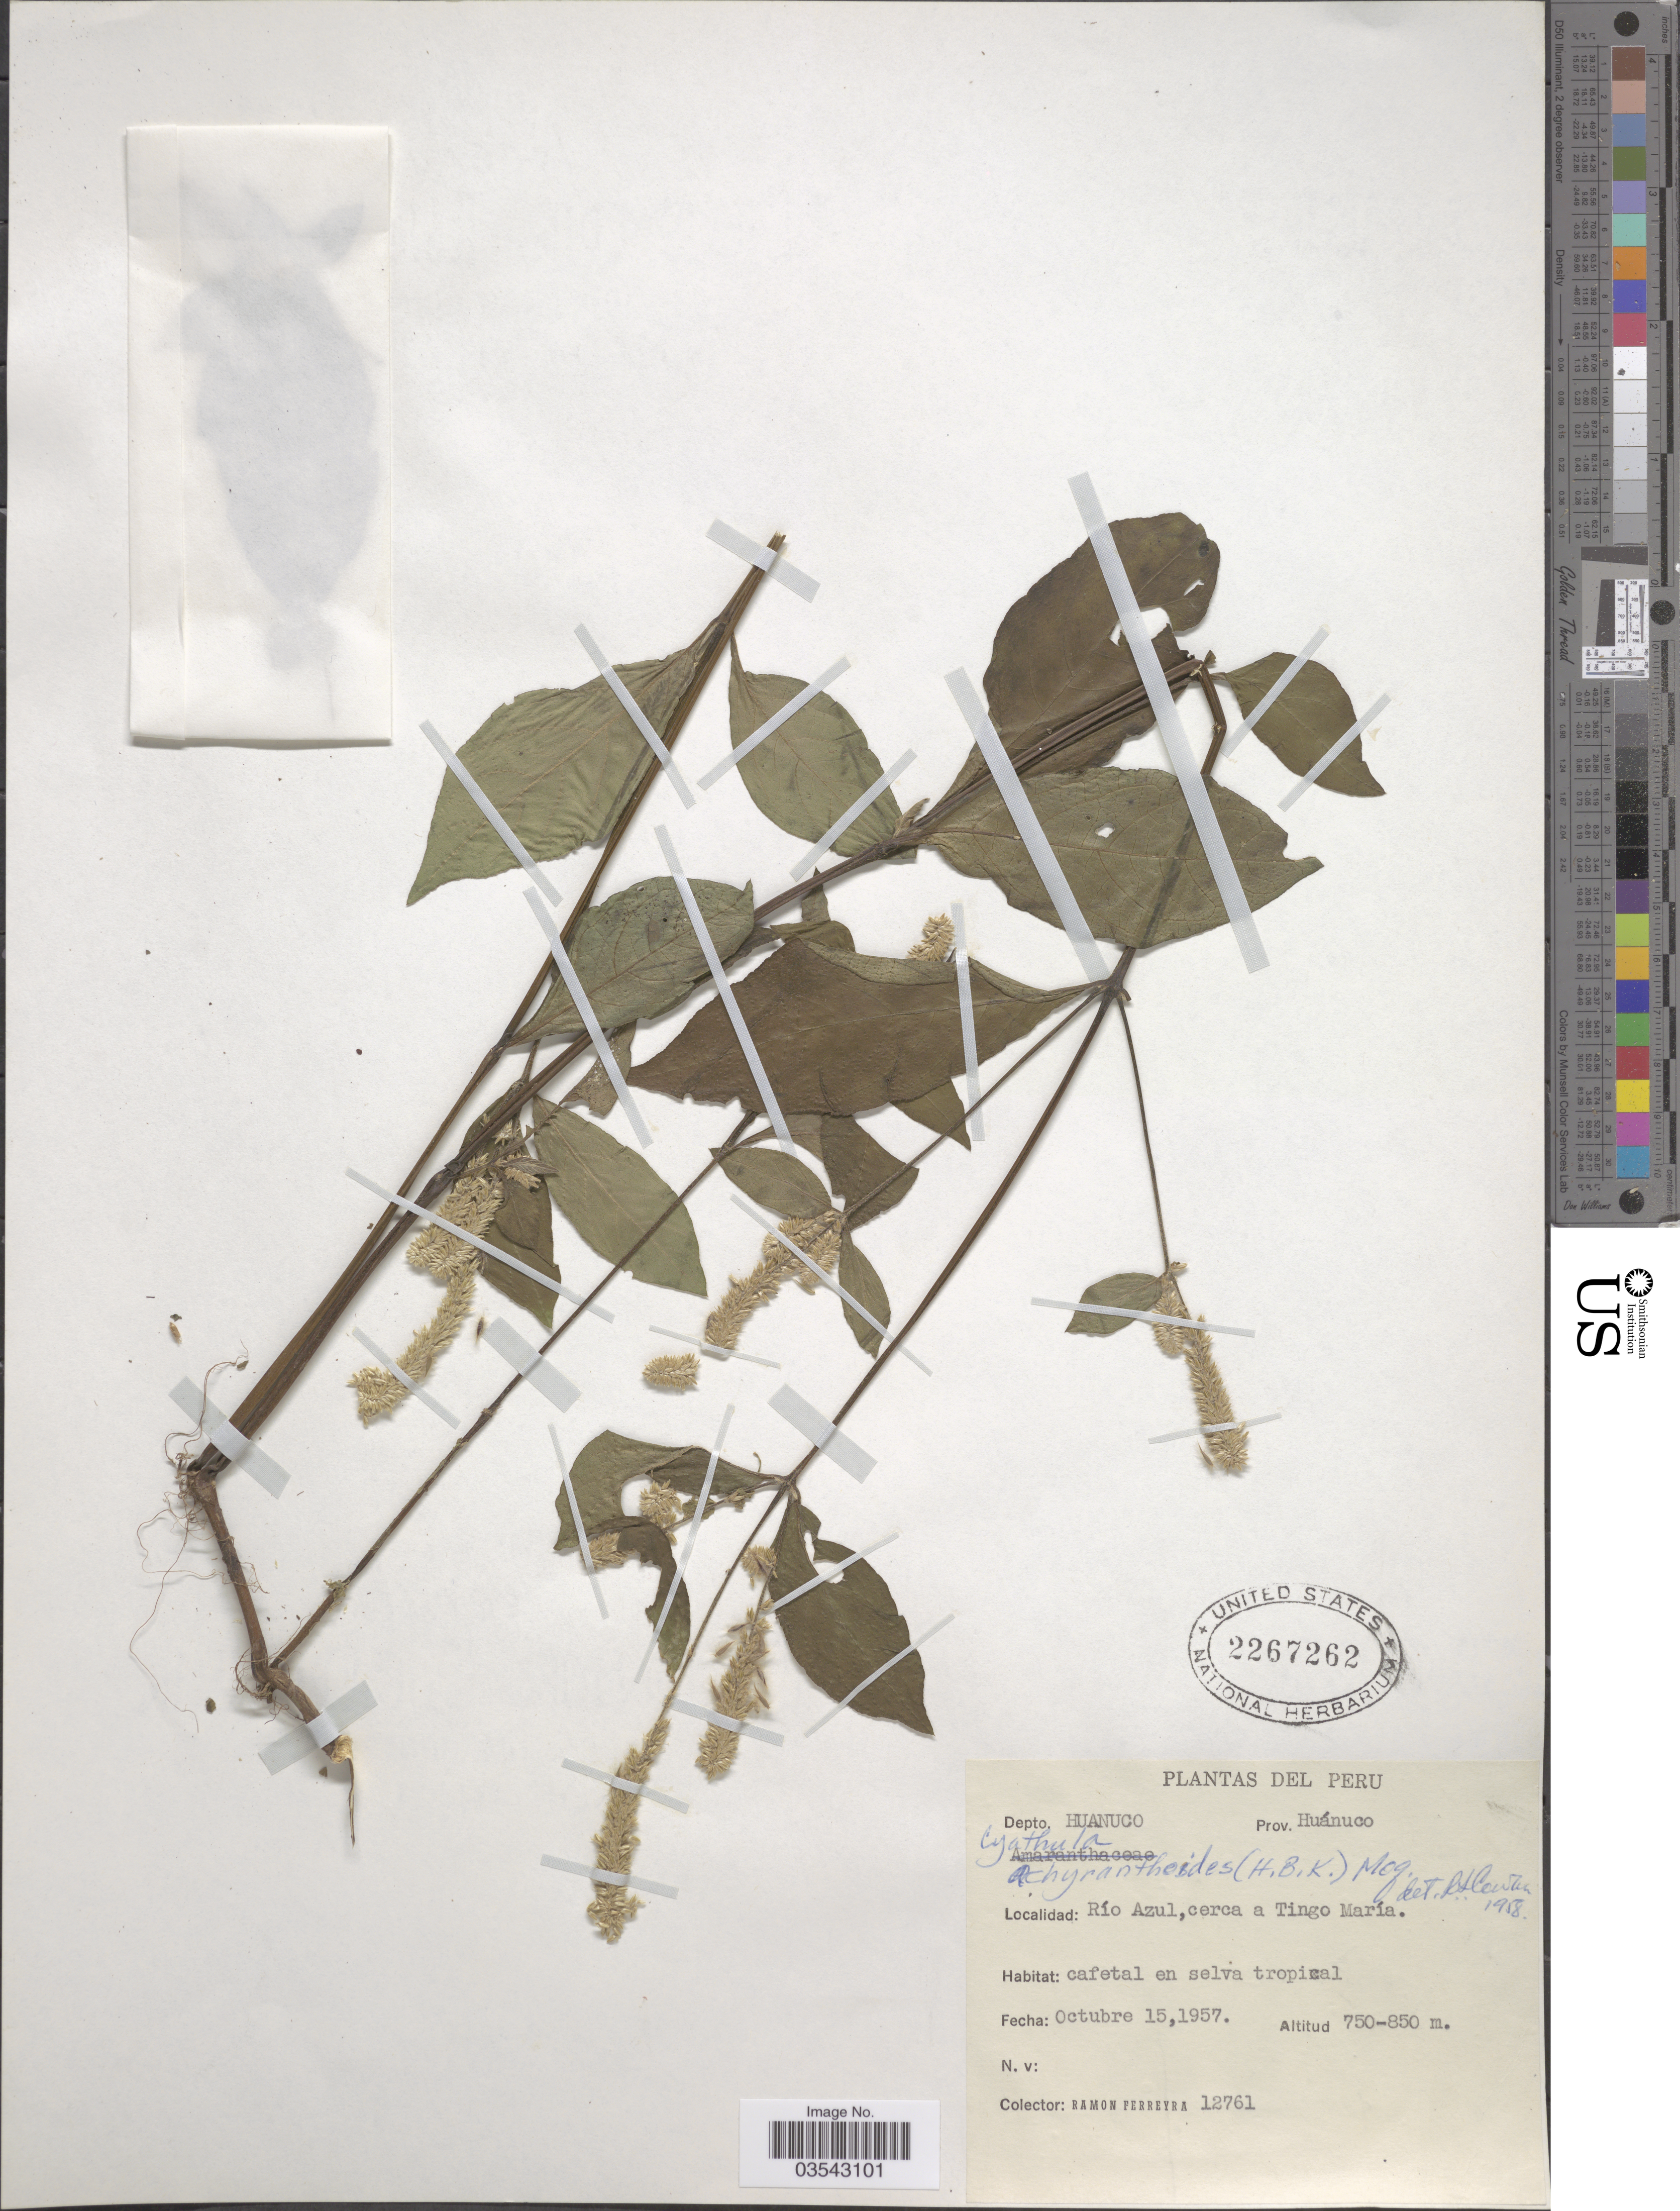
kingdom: Plantae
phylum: Tracheophyta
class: Magnoliopsida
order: Caryophyllales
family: Amaranthaceae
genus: Cyathula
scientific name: Cyathula achyranthoides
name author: (Kunth) Moq.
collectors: R. A. Ferreyra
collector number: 12761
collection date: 1957-10-15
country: Peru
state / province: Huánuco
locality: Depto. Huanuco. Río Azul, cerca a Tingo María.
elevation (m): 750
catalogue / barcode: US 2267262